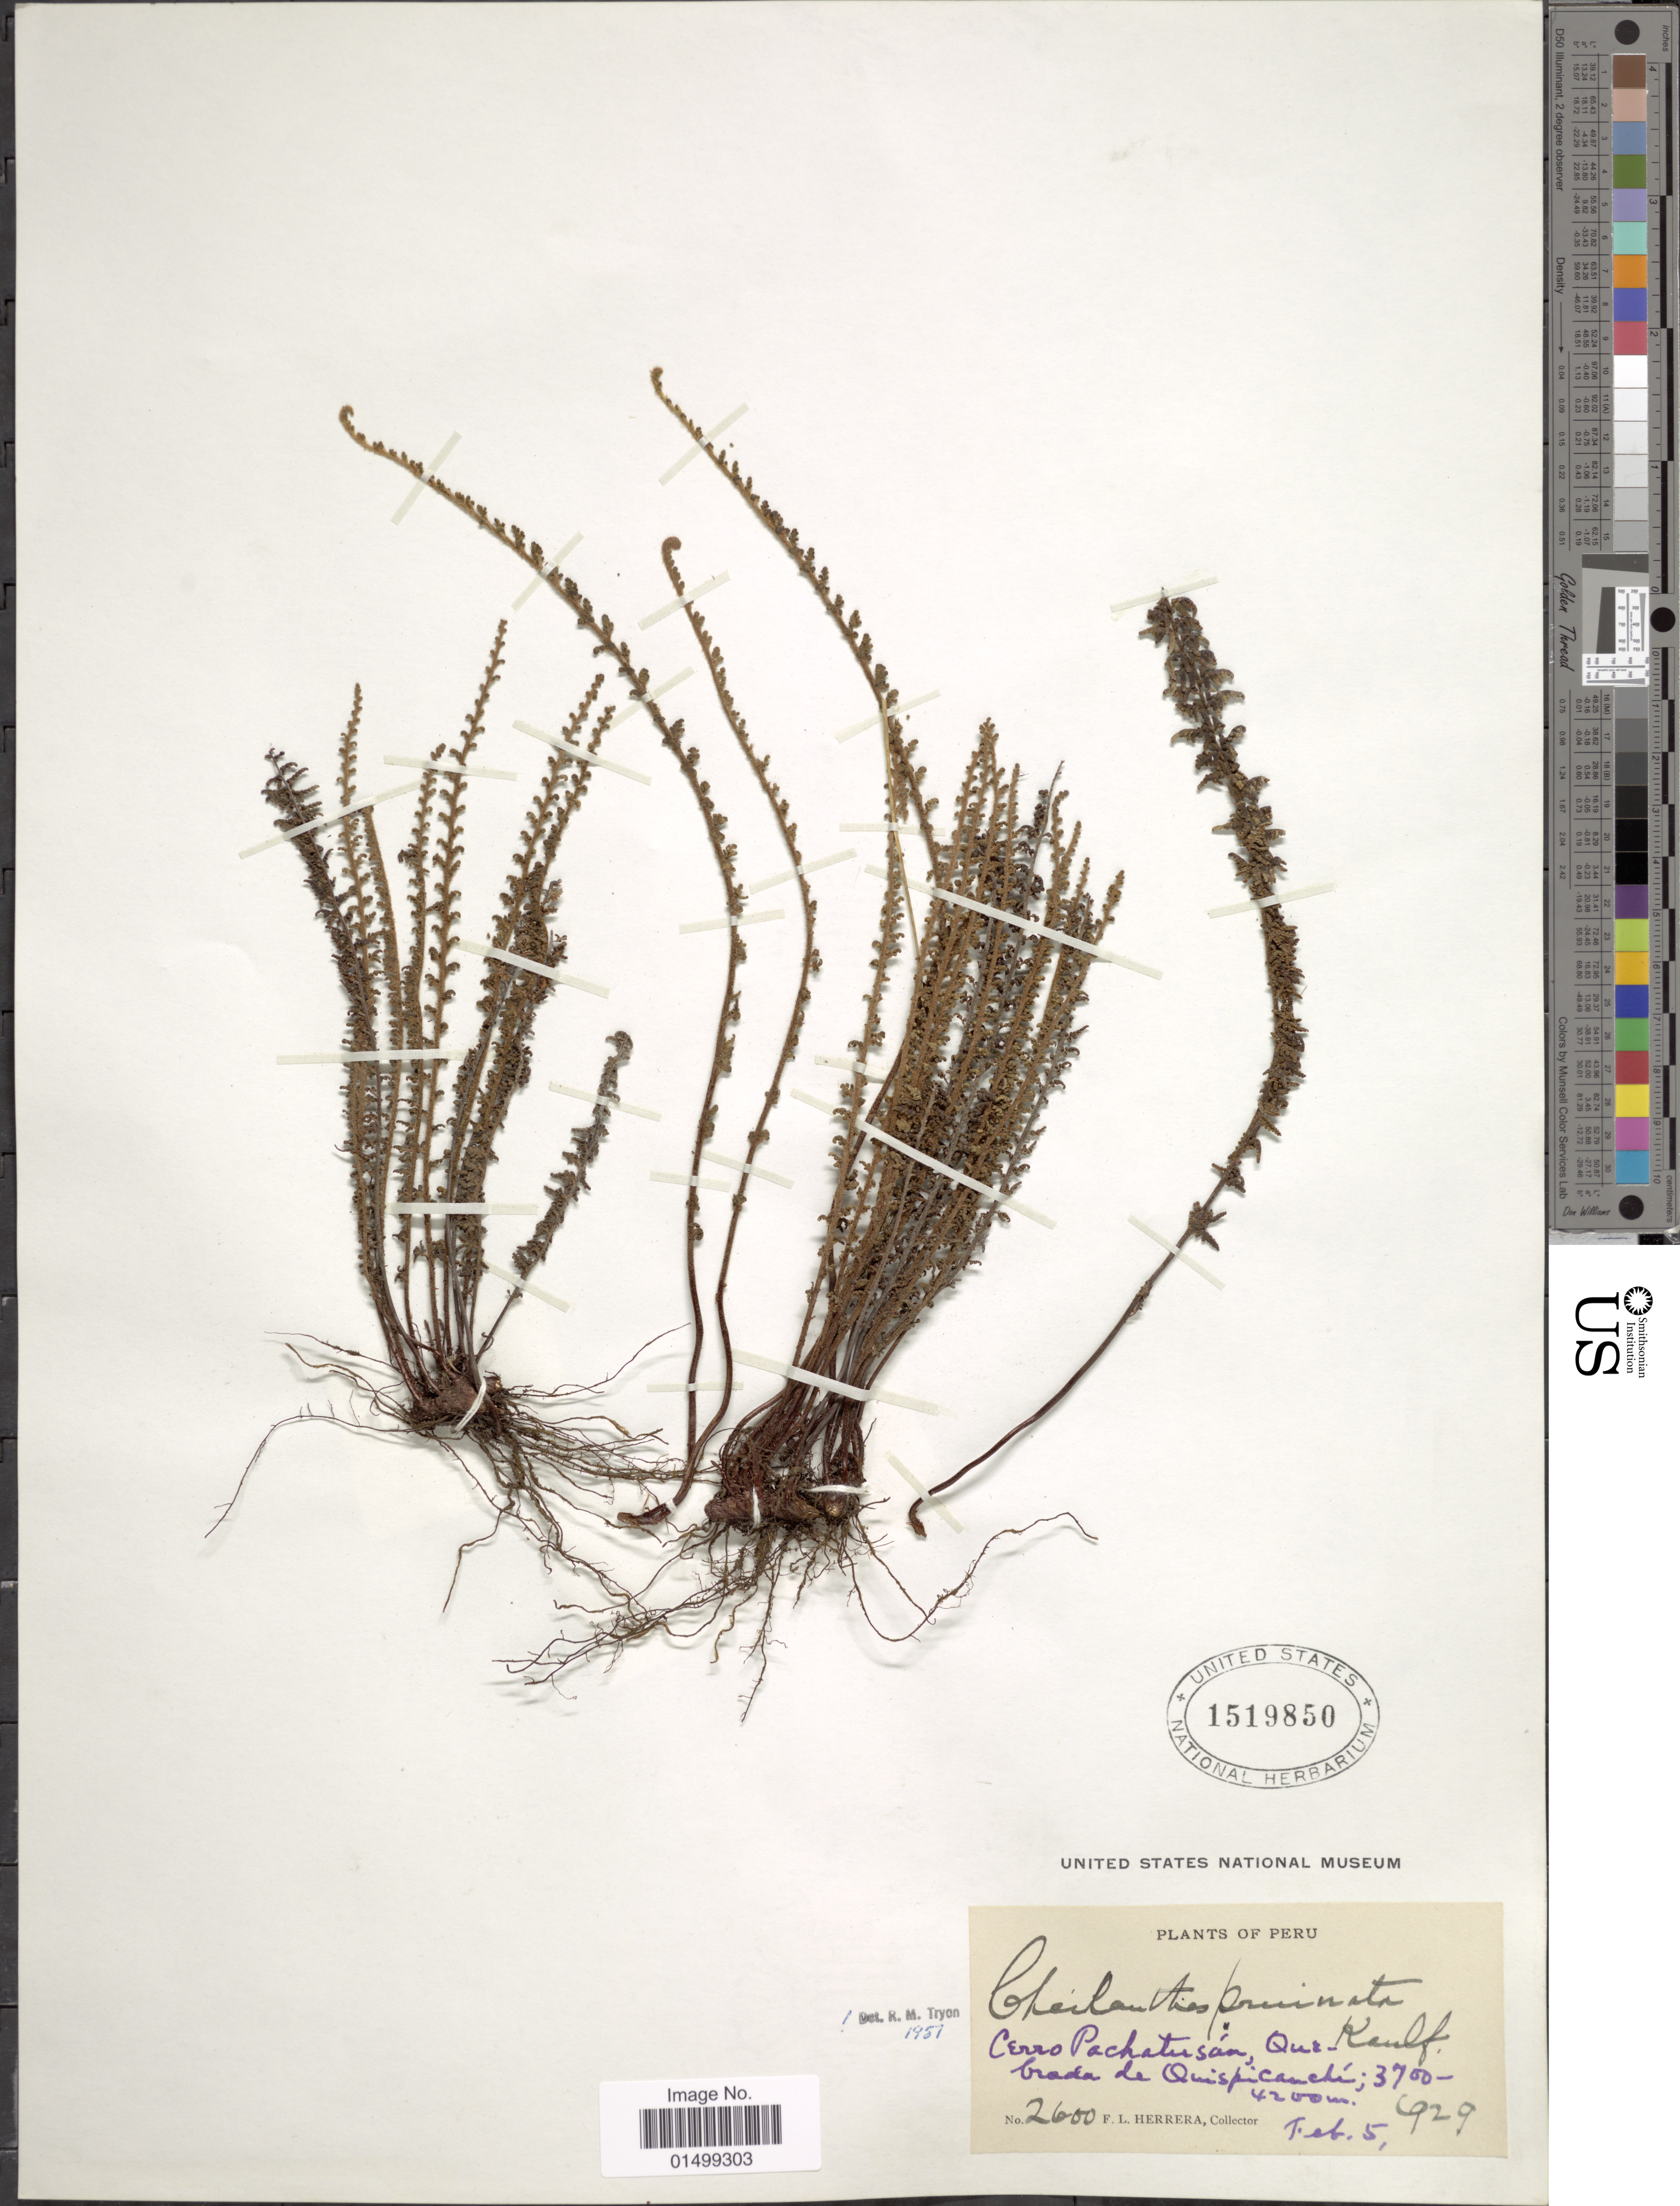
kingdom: Plantae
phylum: Tracheophyta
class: Polypodiopsida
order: Polypodiales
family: Pteridaceae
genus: Cheilanthes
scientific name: Cheilanthes pruinata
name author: Kaulf.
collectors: F. L. Herrera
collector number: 2600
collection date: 1929-02-05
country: Peru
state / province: Cusco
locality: Cerro Pachatusan, Quebrada de Quispicanchí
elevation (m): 3700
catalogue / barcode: US 1519850